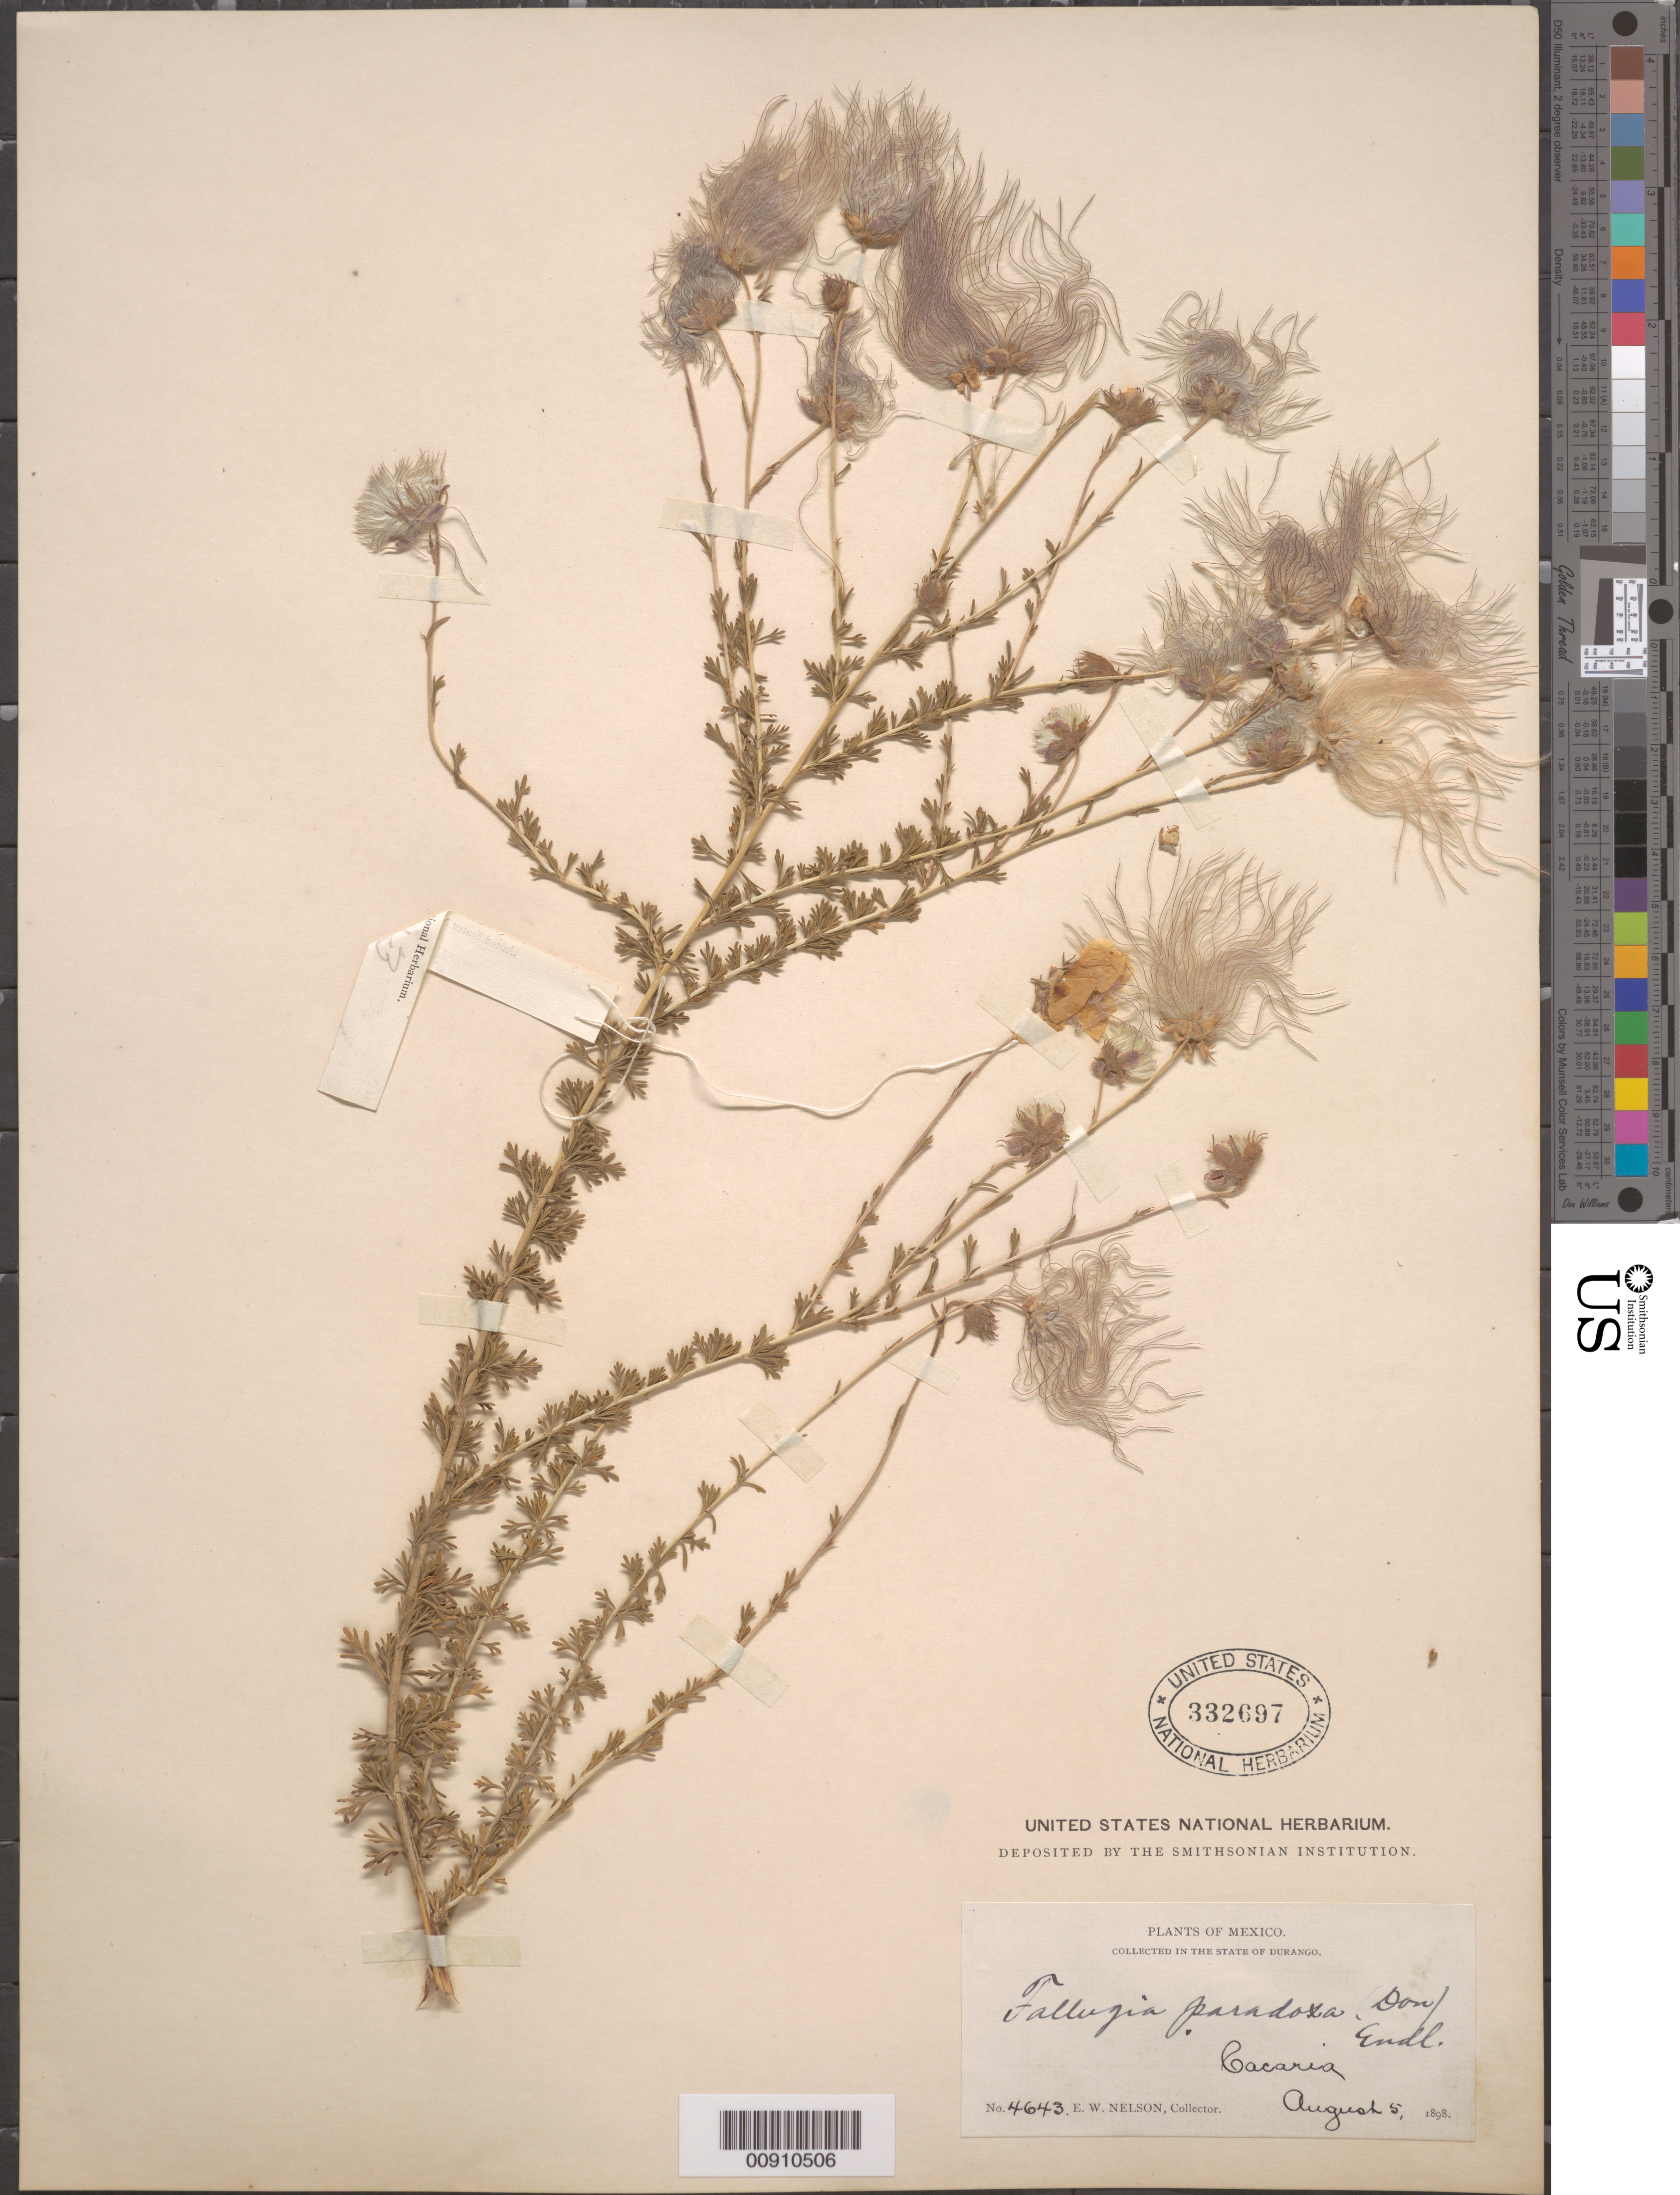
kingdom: Plantae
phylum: Tracheophyta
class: Magnoliopsida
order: Rosales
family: Rosaceae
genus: Fallugia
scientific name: Fallugia paradoxa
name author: (D. Don ex Tilloch & T. Taylor) Endl. ex Torr.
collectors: E. W. Nelson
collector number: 4643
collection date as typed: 05 Aug 1898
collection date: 1898-08-05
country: Mexico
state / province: Durango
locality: Cacaria, State of Durango.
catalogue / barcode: US 332697